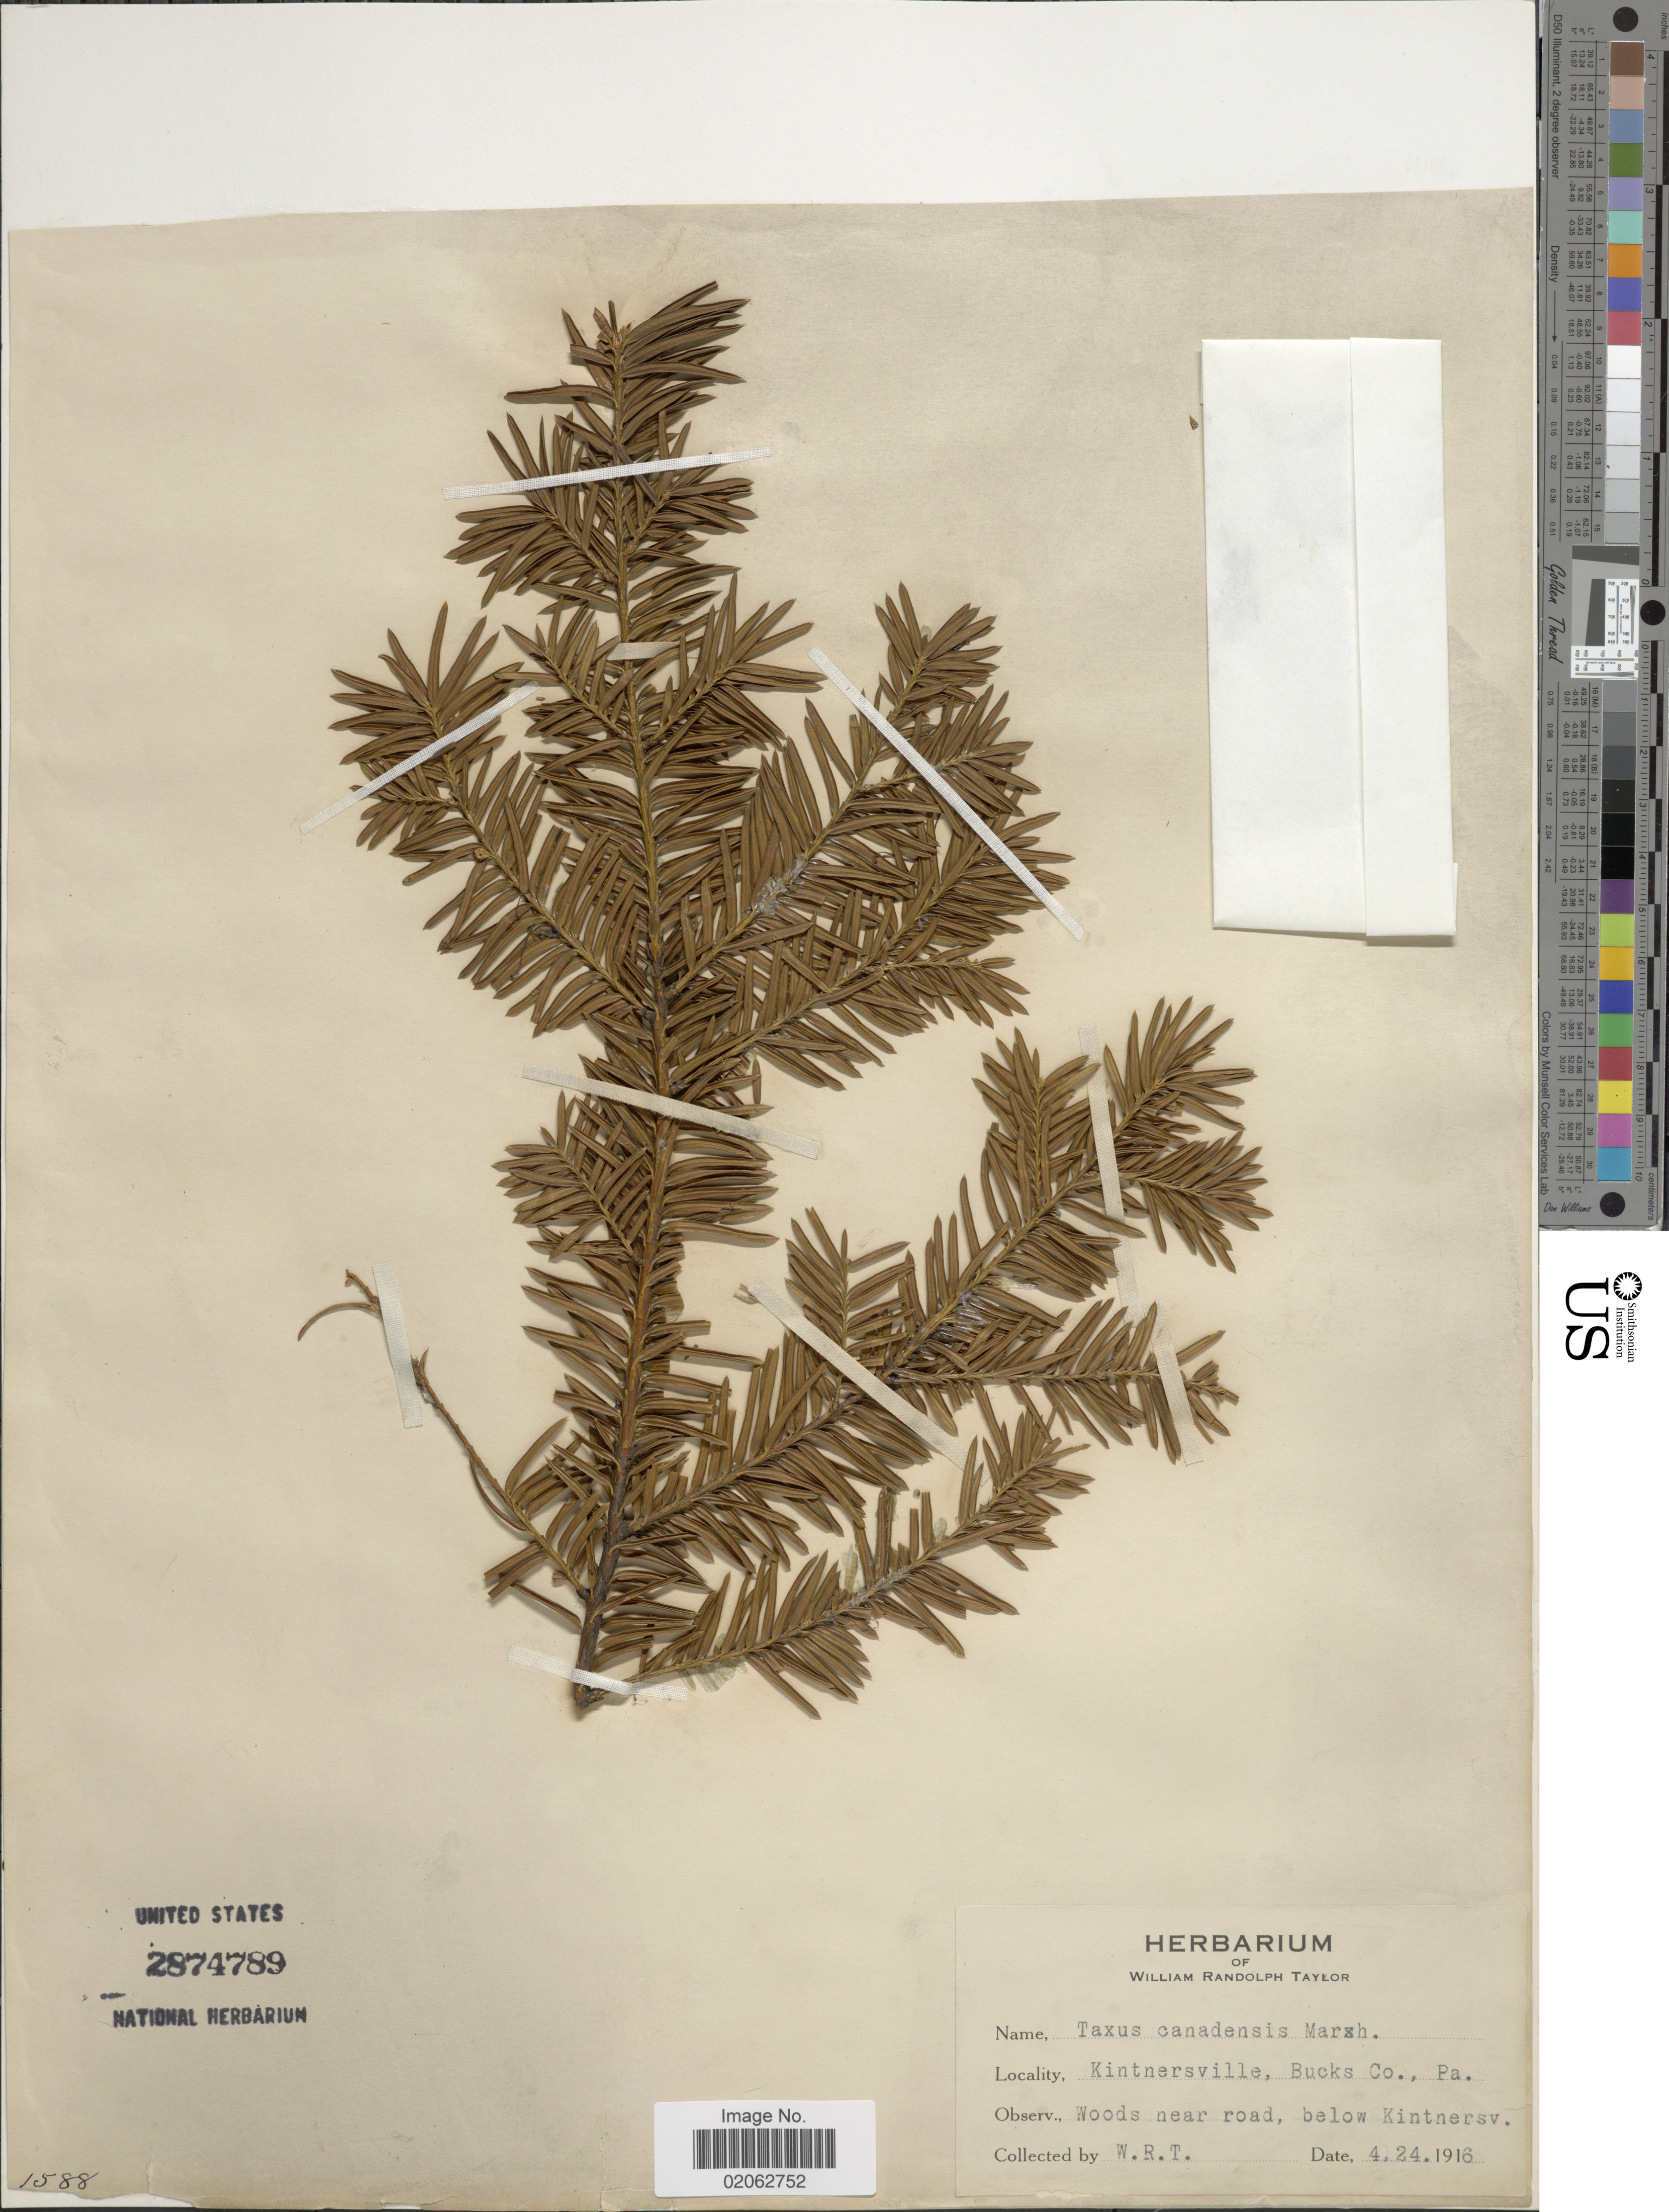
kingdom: Plantae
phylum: Tracheophyta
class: Pinopsida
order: Pinales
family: Taxaceae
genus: Taxus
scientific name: Taxus canadensis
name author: Marshall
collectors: W. R. Taylor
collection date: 1916-04-24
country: United States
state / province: Pennsylvania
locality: Kintnersville, Bucks Co., Pa.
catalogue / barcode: US 2874789